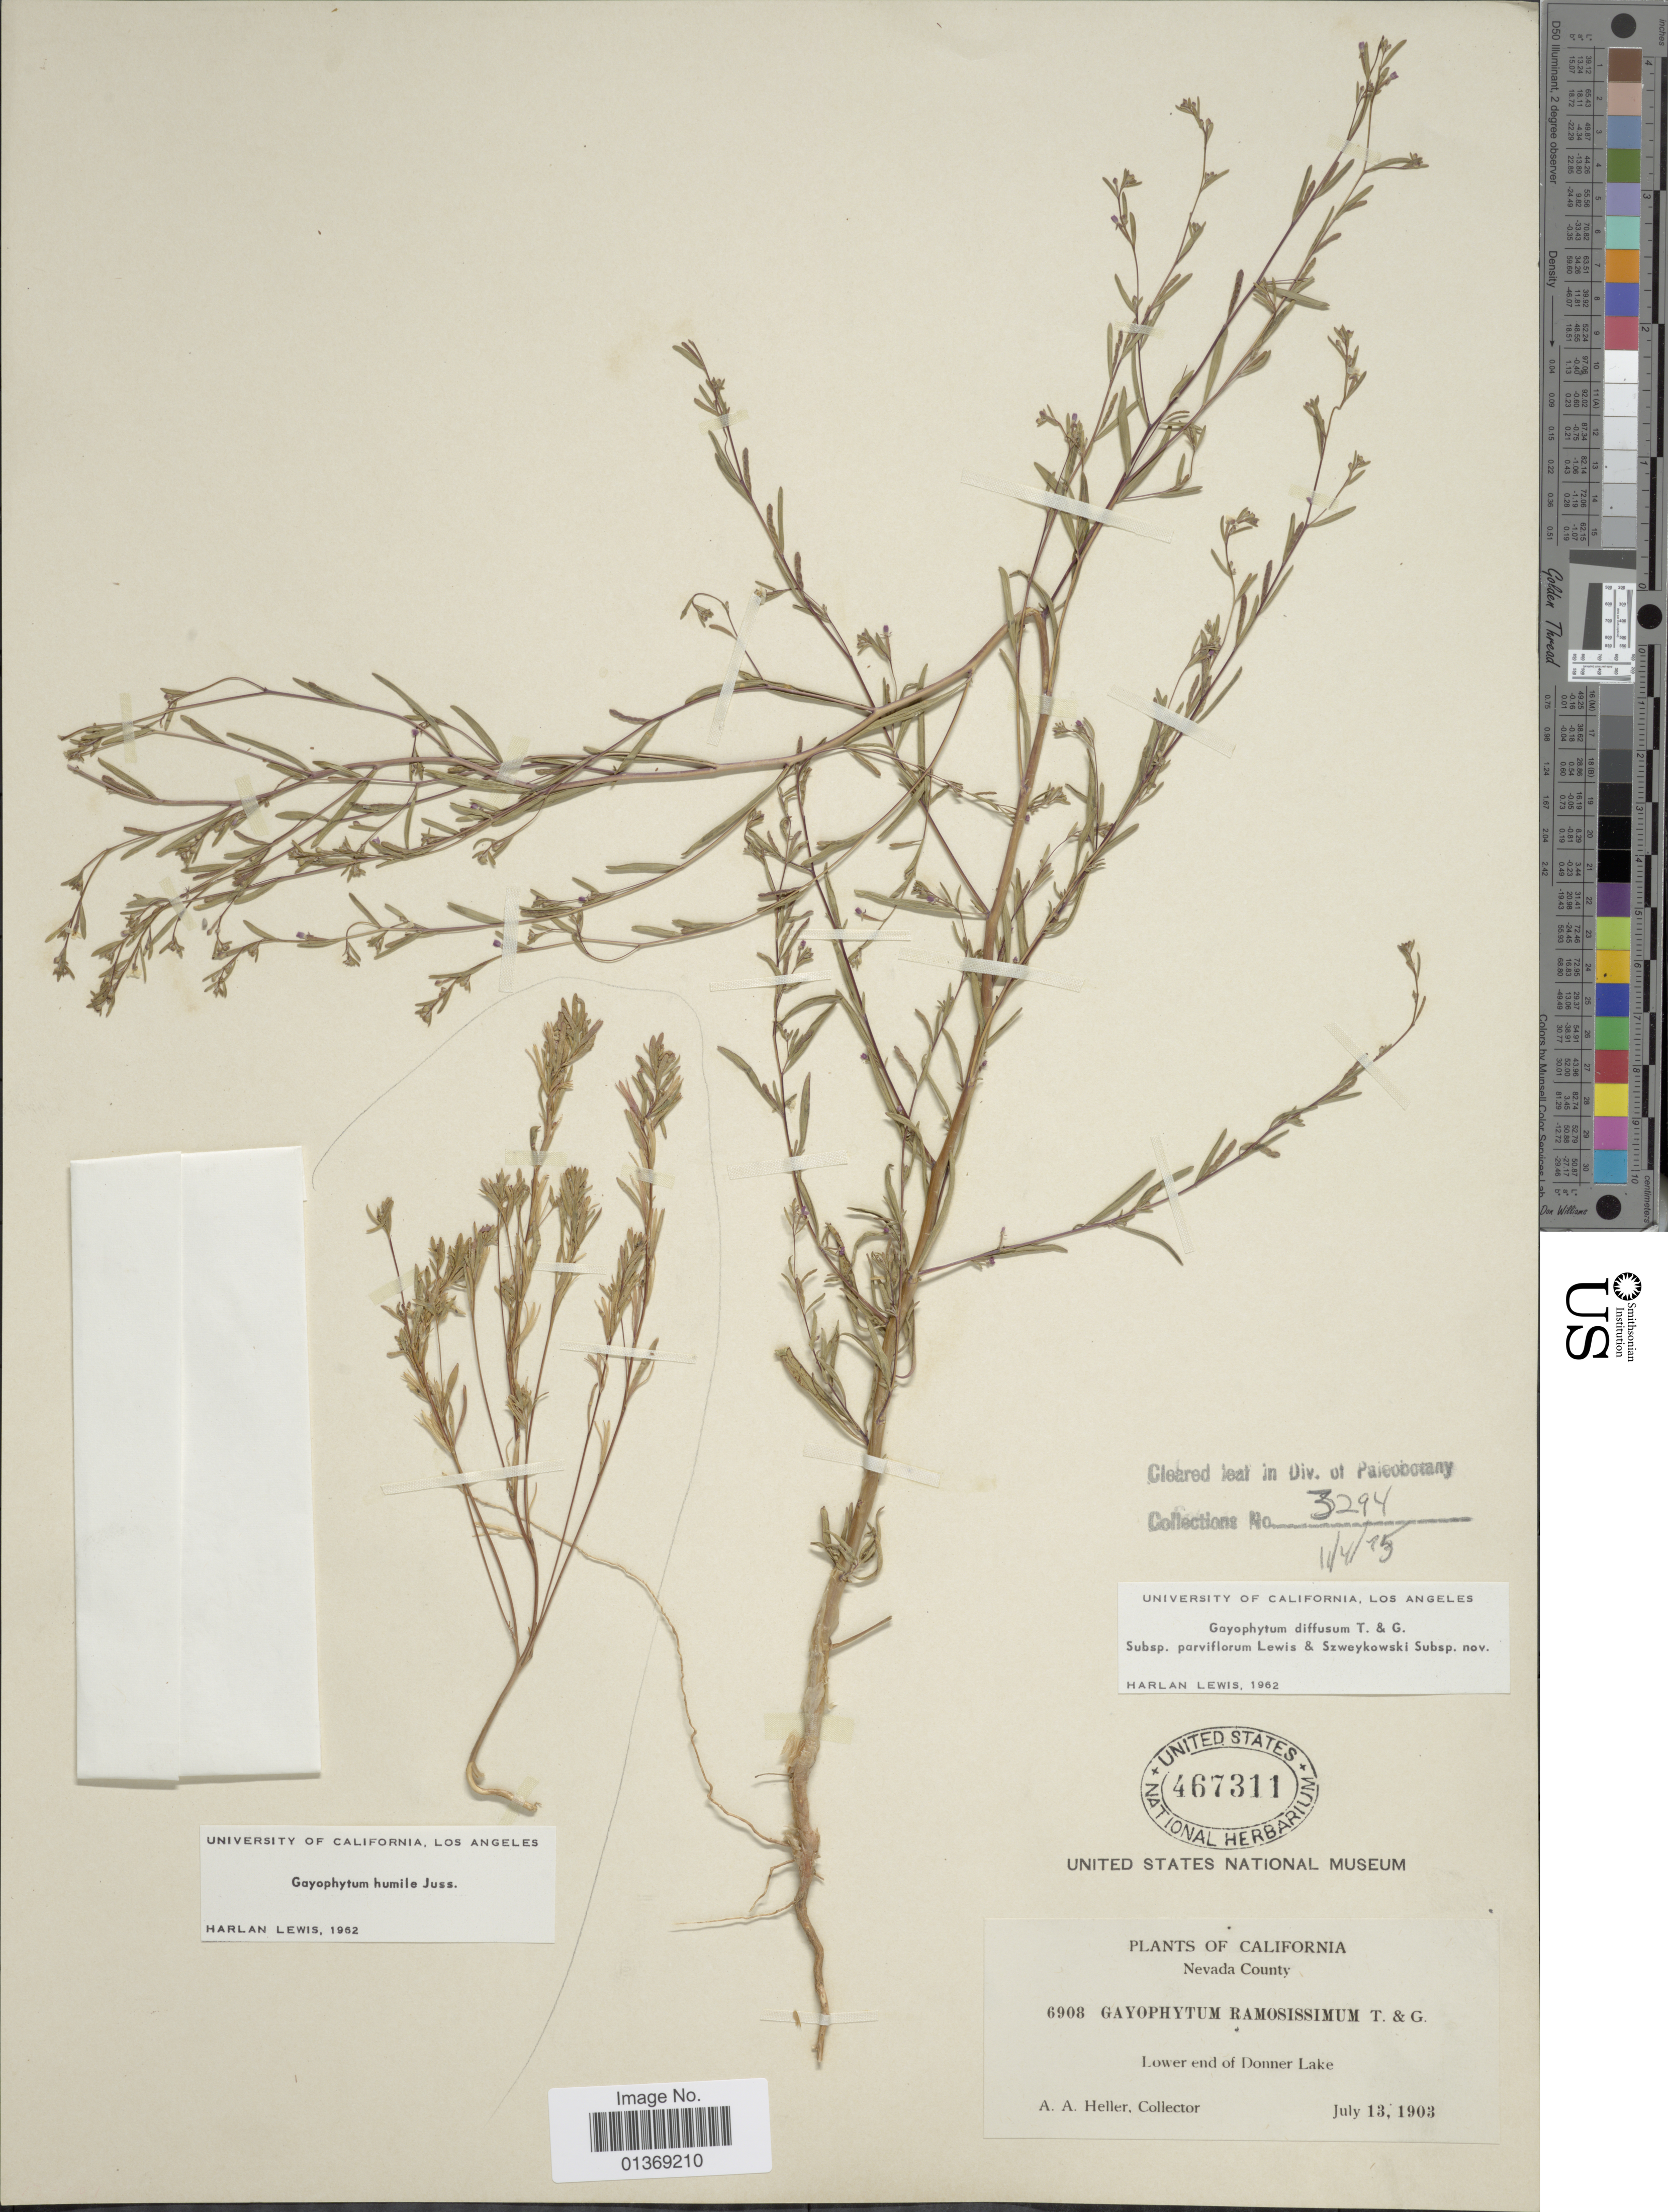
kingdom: Plantae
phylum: Tracheophyta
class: Magnoliopsida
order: Myrtales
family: Onagraceae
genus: Gayophytum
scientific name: Gayophytum humile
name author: A. Juss.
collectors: A. A. Heller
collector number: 6908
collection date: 1903-07-13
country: United States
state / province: California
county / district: Nevada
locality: Nevada County, Lower end of Donner Lake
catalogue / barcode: US 467311